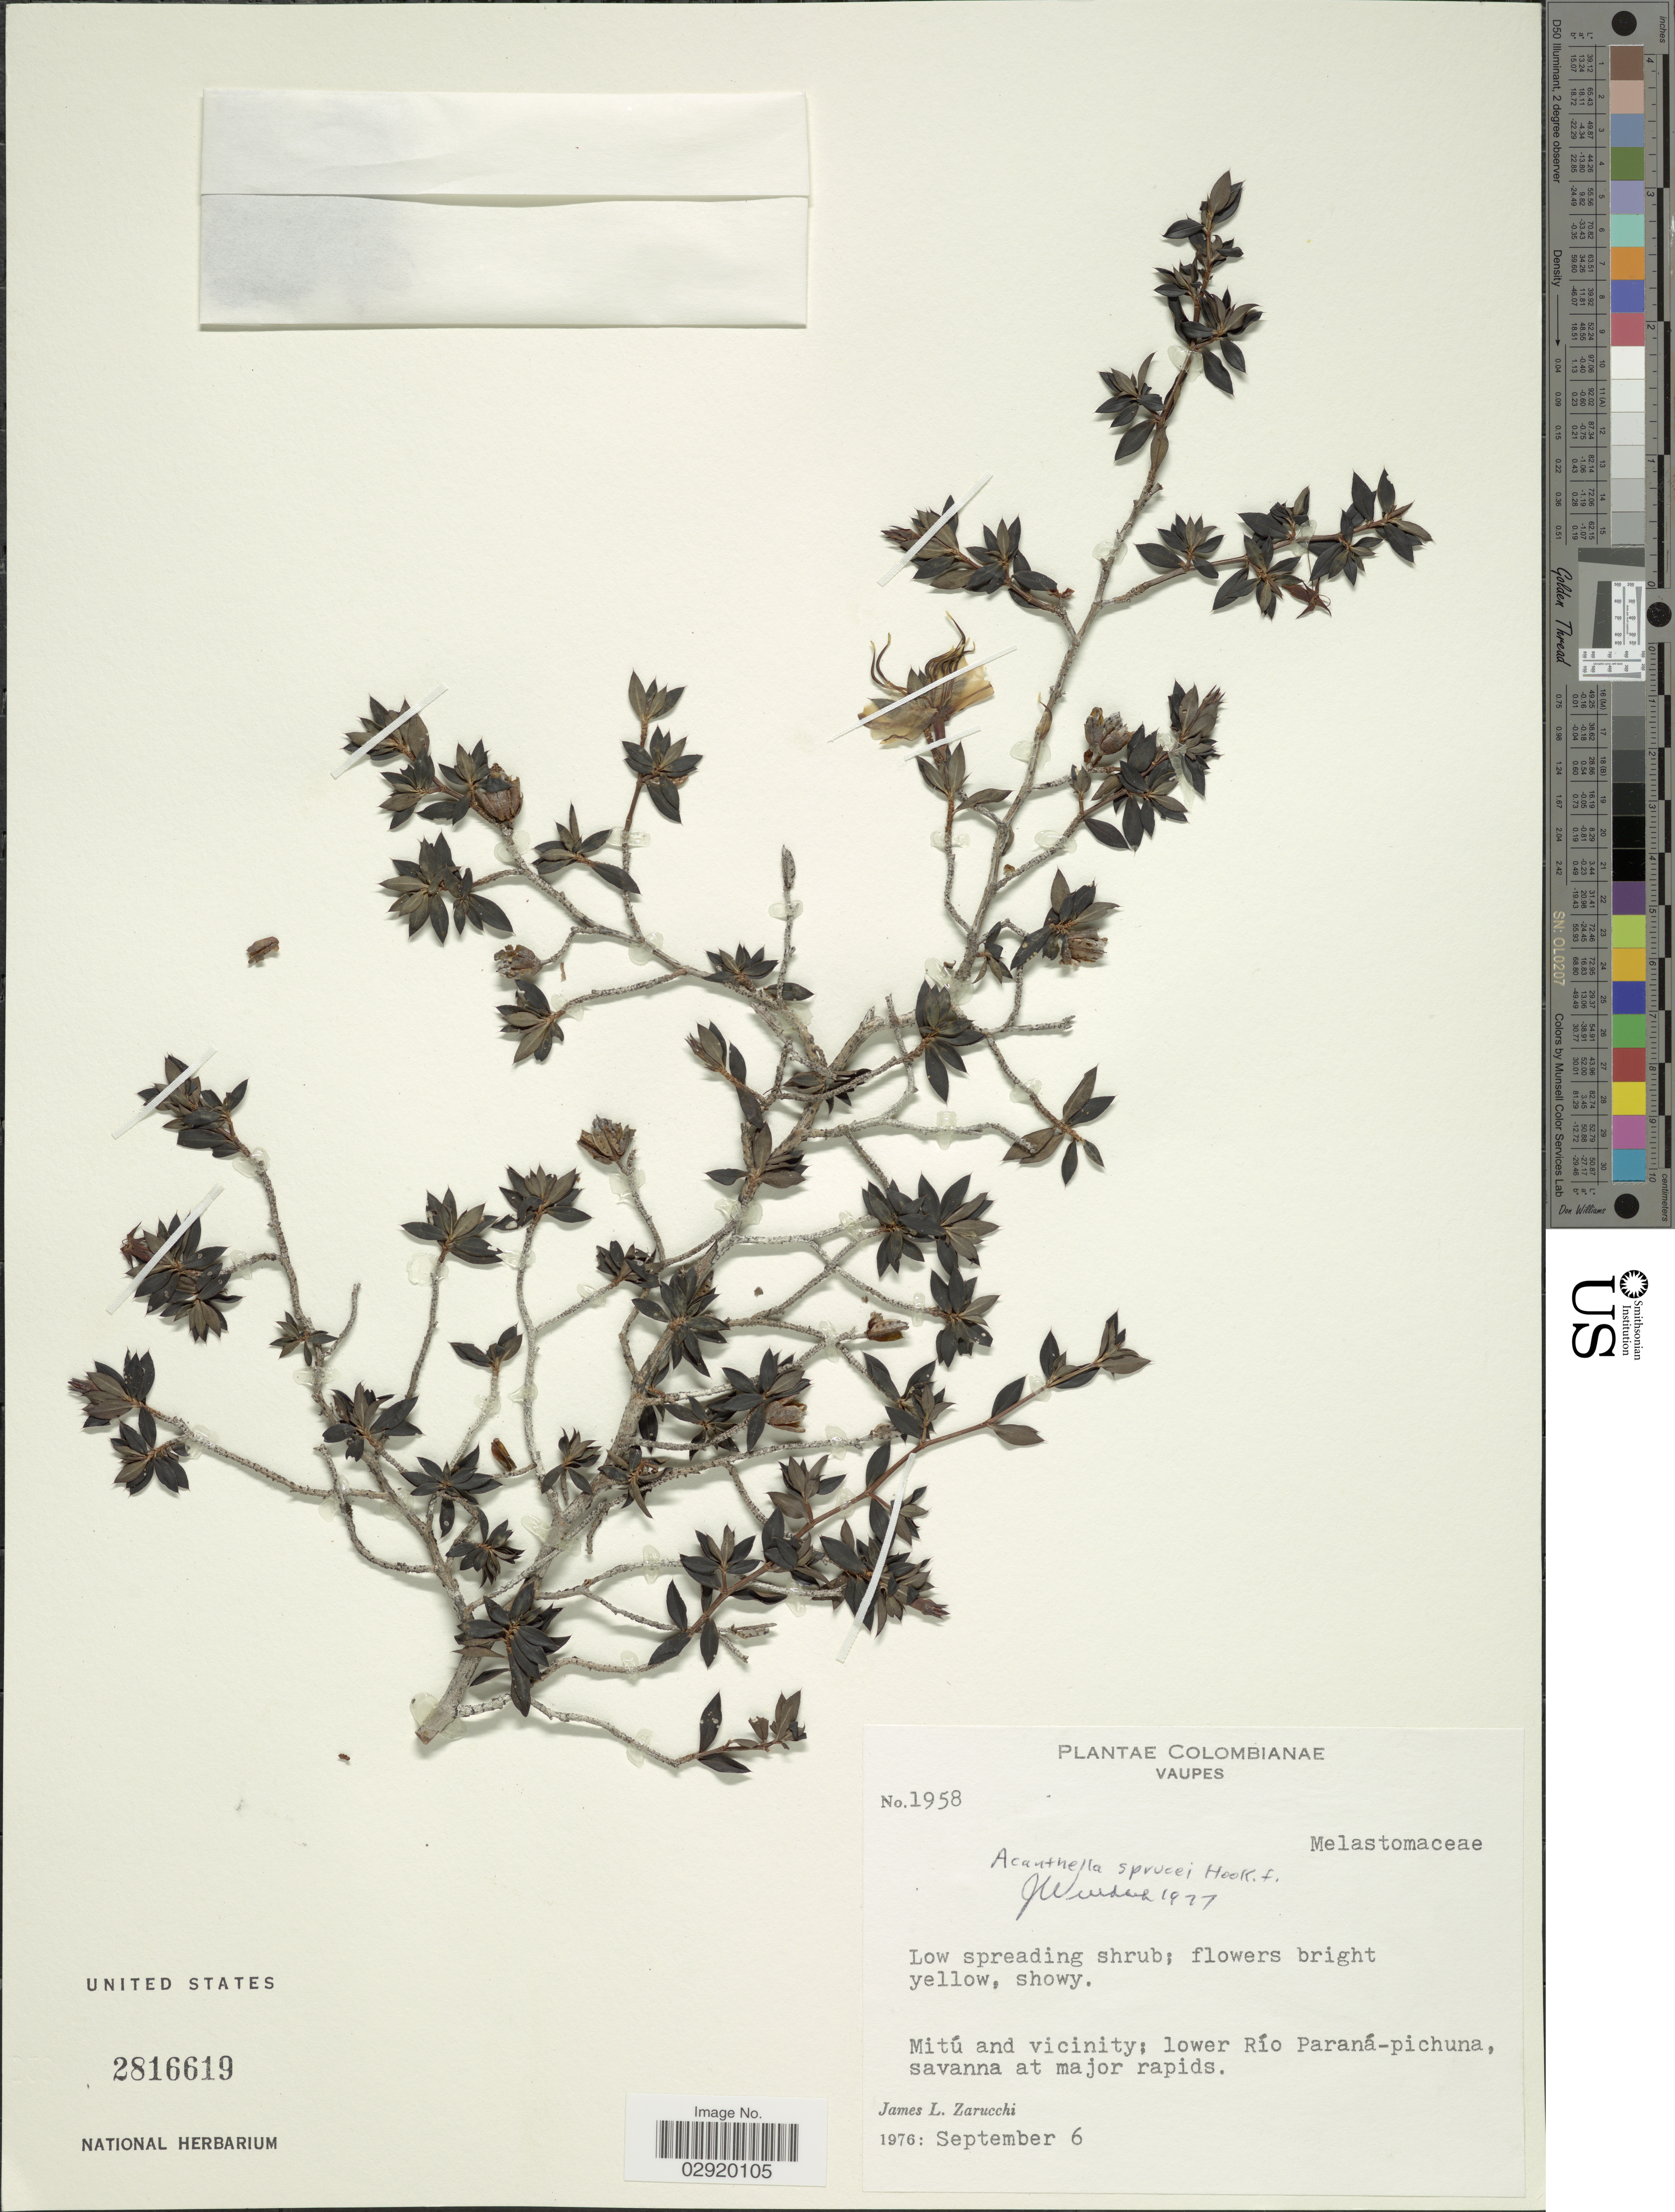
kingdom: Plantae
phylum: Tracheophyta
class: Magnoliopsida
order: Myrtales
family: Melastomataceae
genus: Acanthella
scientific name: Acanthella sprucei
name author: Benth. & Hook. f.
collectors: J. L. Zarucchi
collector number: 1958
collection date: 1976-09-06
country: Colombia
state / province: Vichada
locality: Mitú and vicinity; lower Río Paraná-pichuana.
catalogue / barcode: US 2816619